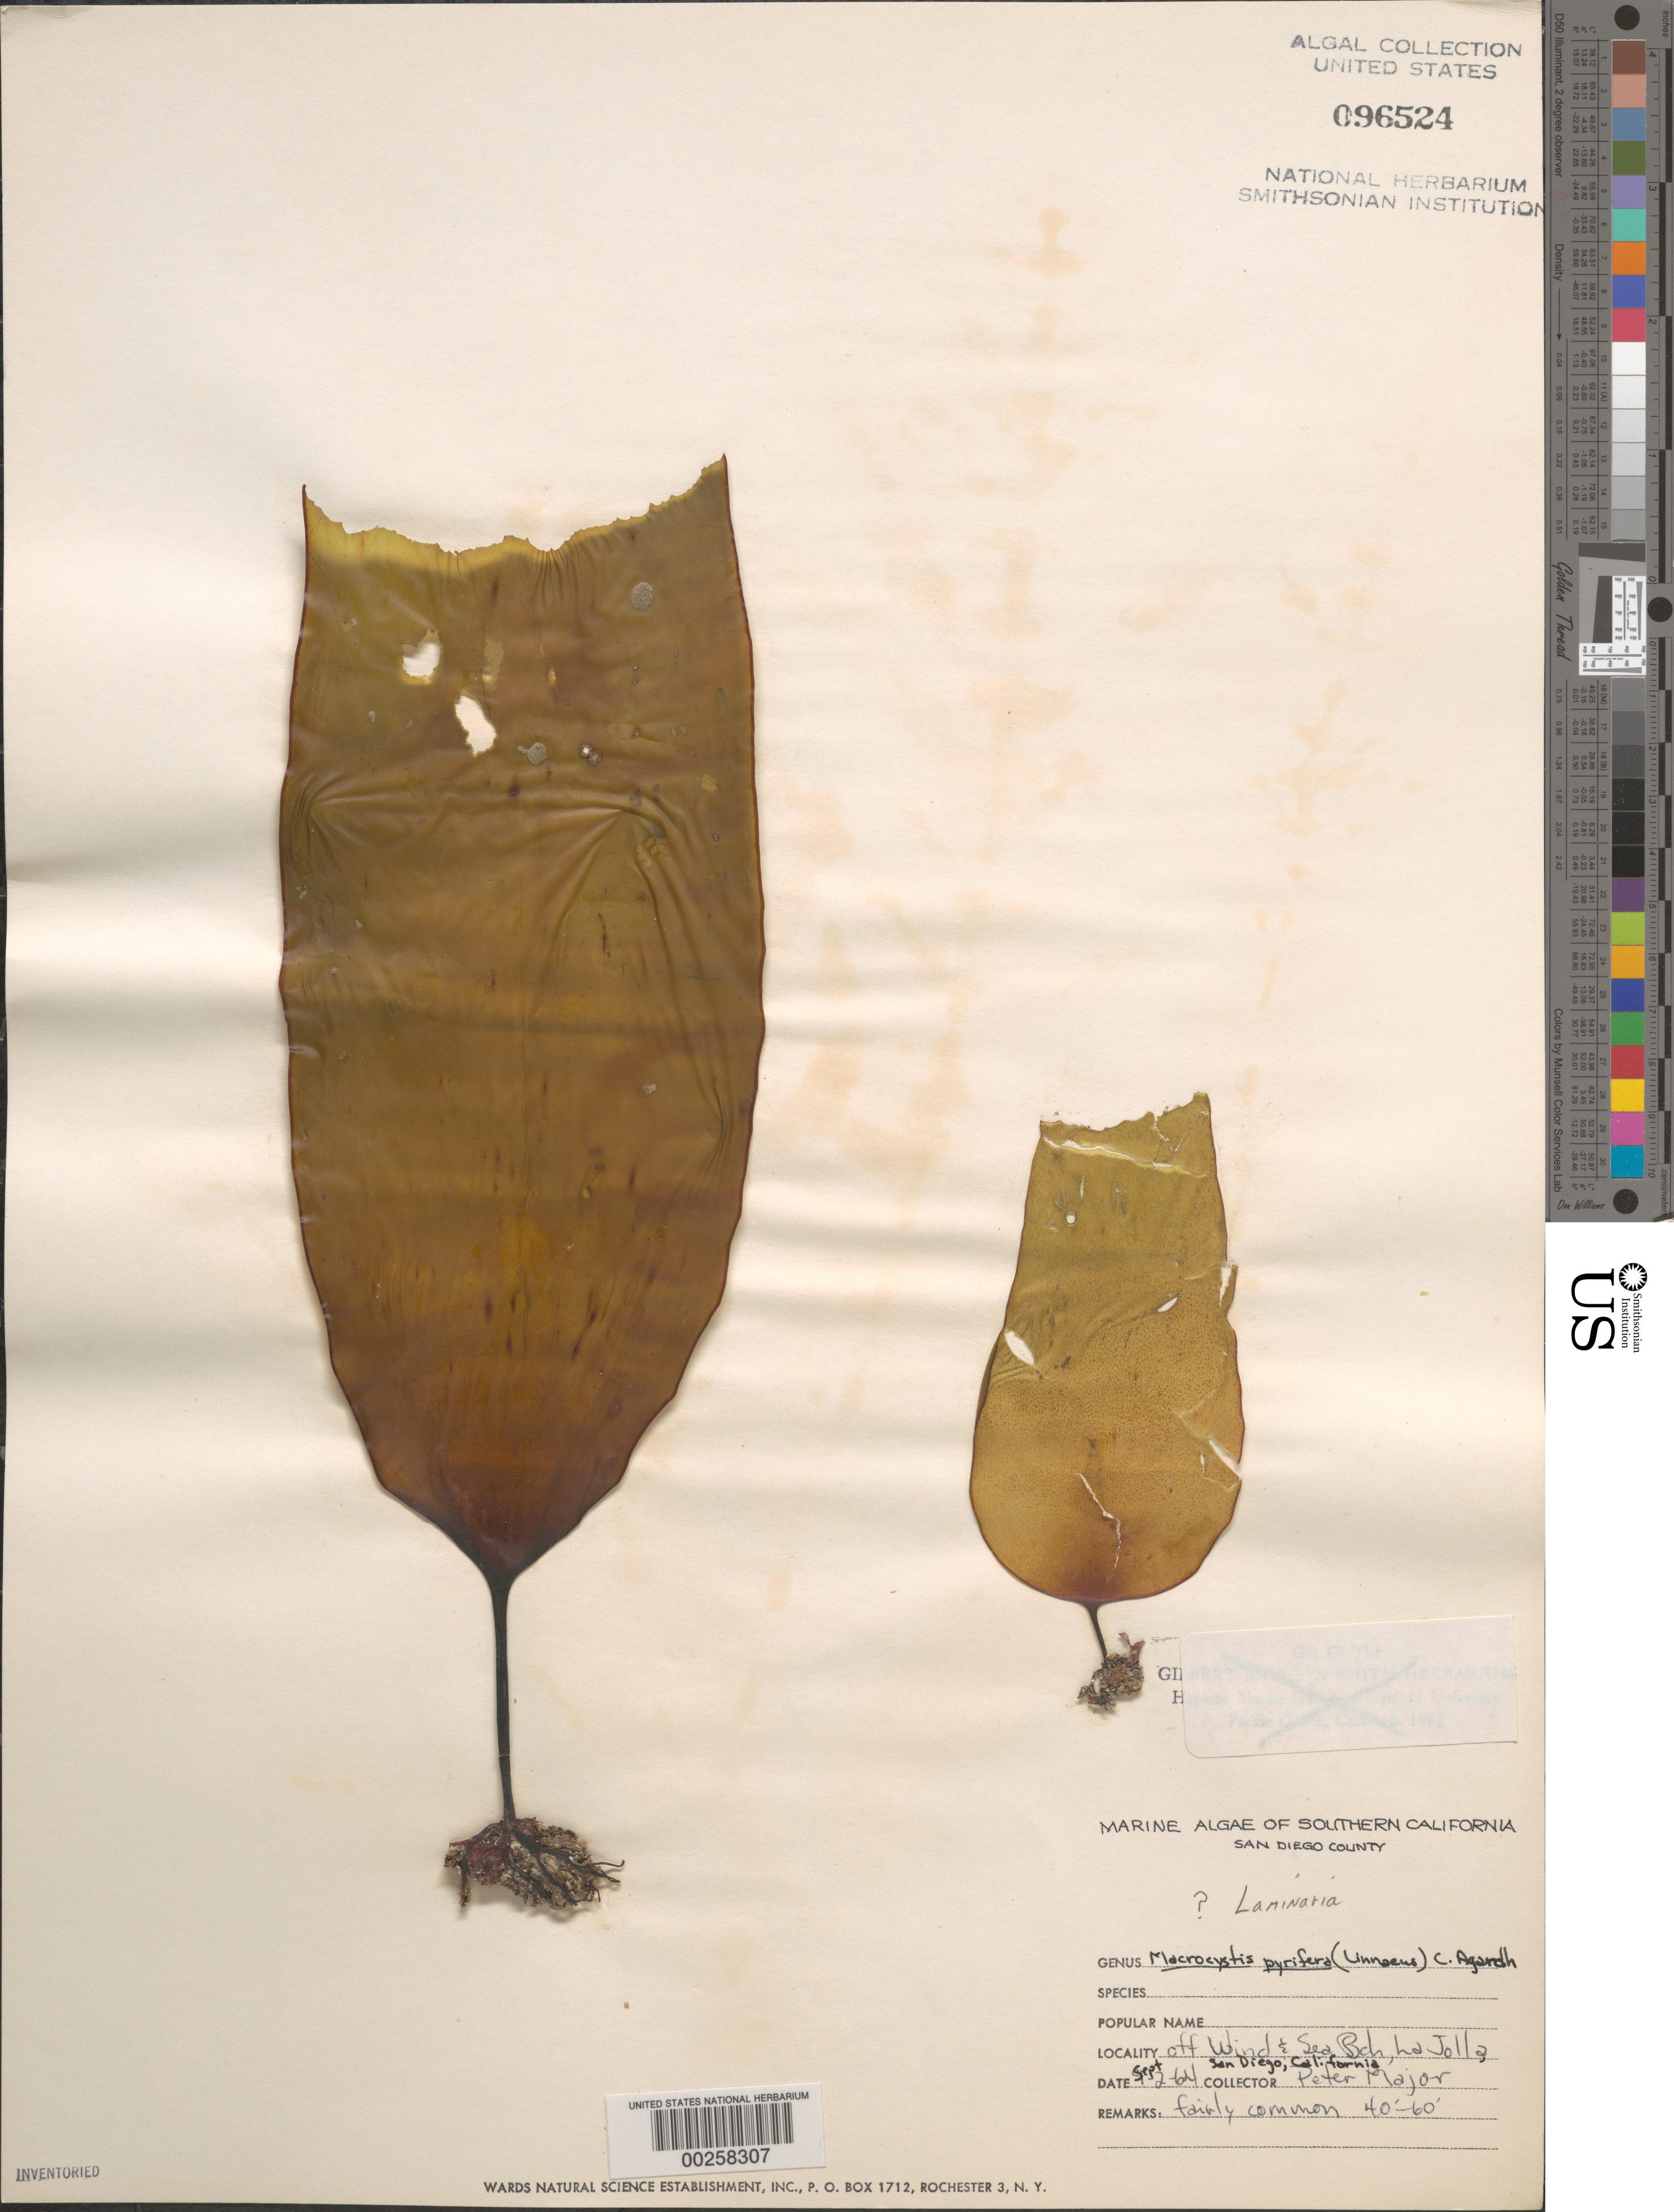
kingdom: Chromista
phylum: Ochrophyta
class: Phaeophyceae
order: Laminariales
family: Laminariaceae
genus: Laminaria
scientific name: Laminaria sp.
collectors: P. Major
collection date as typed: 02 Sep 1964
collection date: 1964-09-02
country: United States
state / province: California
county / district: San Diego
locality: La Jolla, off Wind and Sea Beach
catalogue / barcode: US 96524